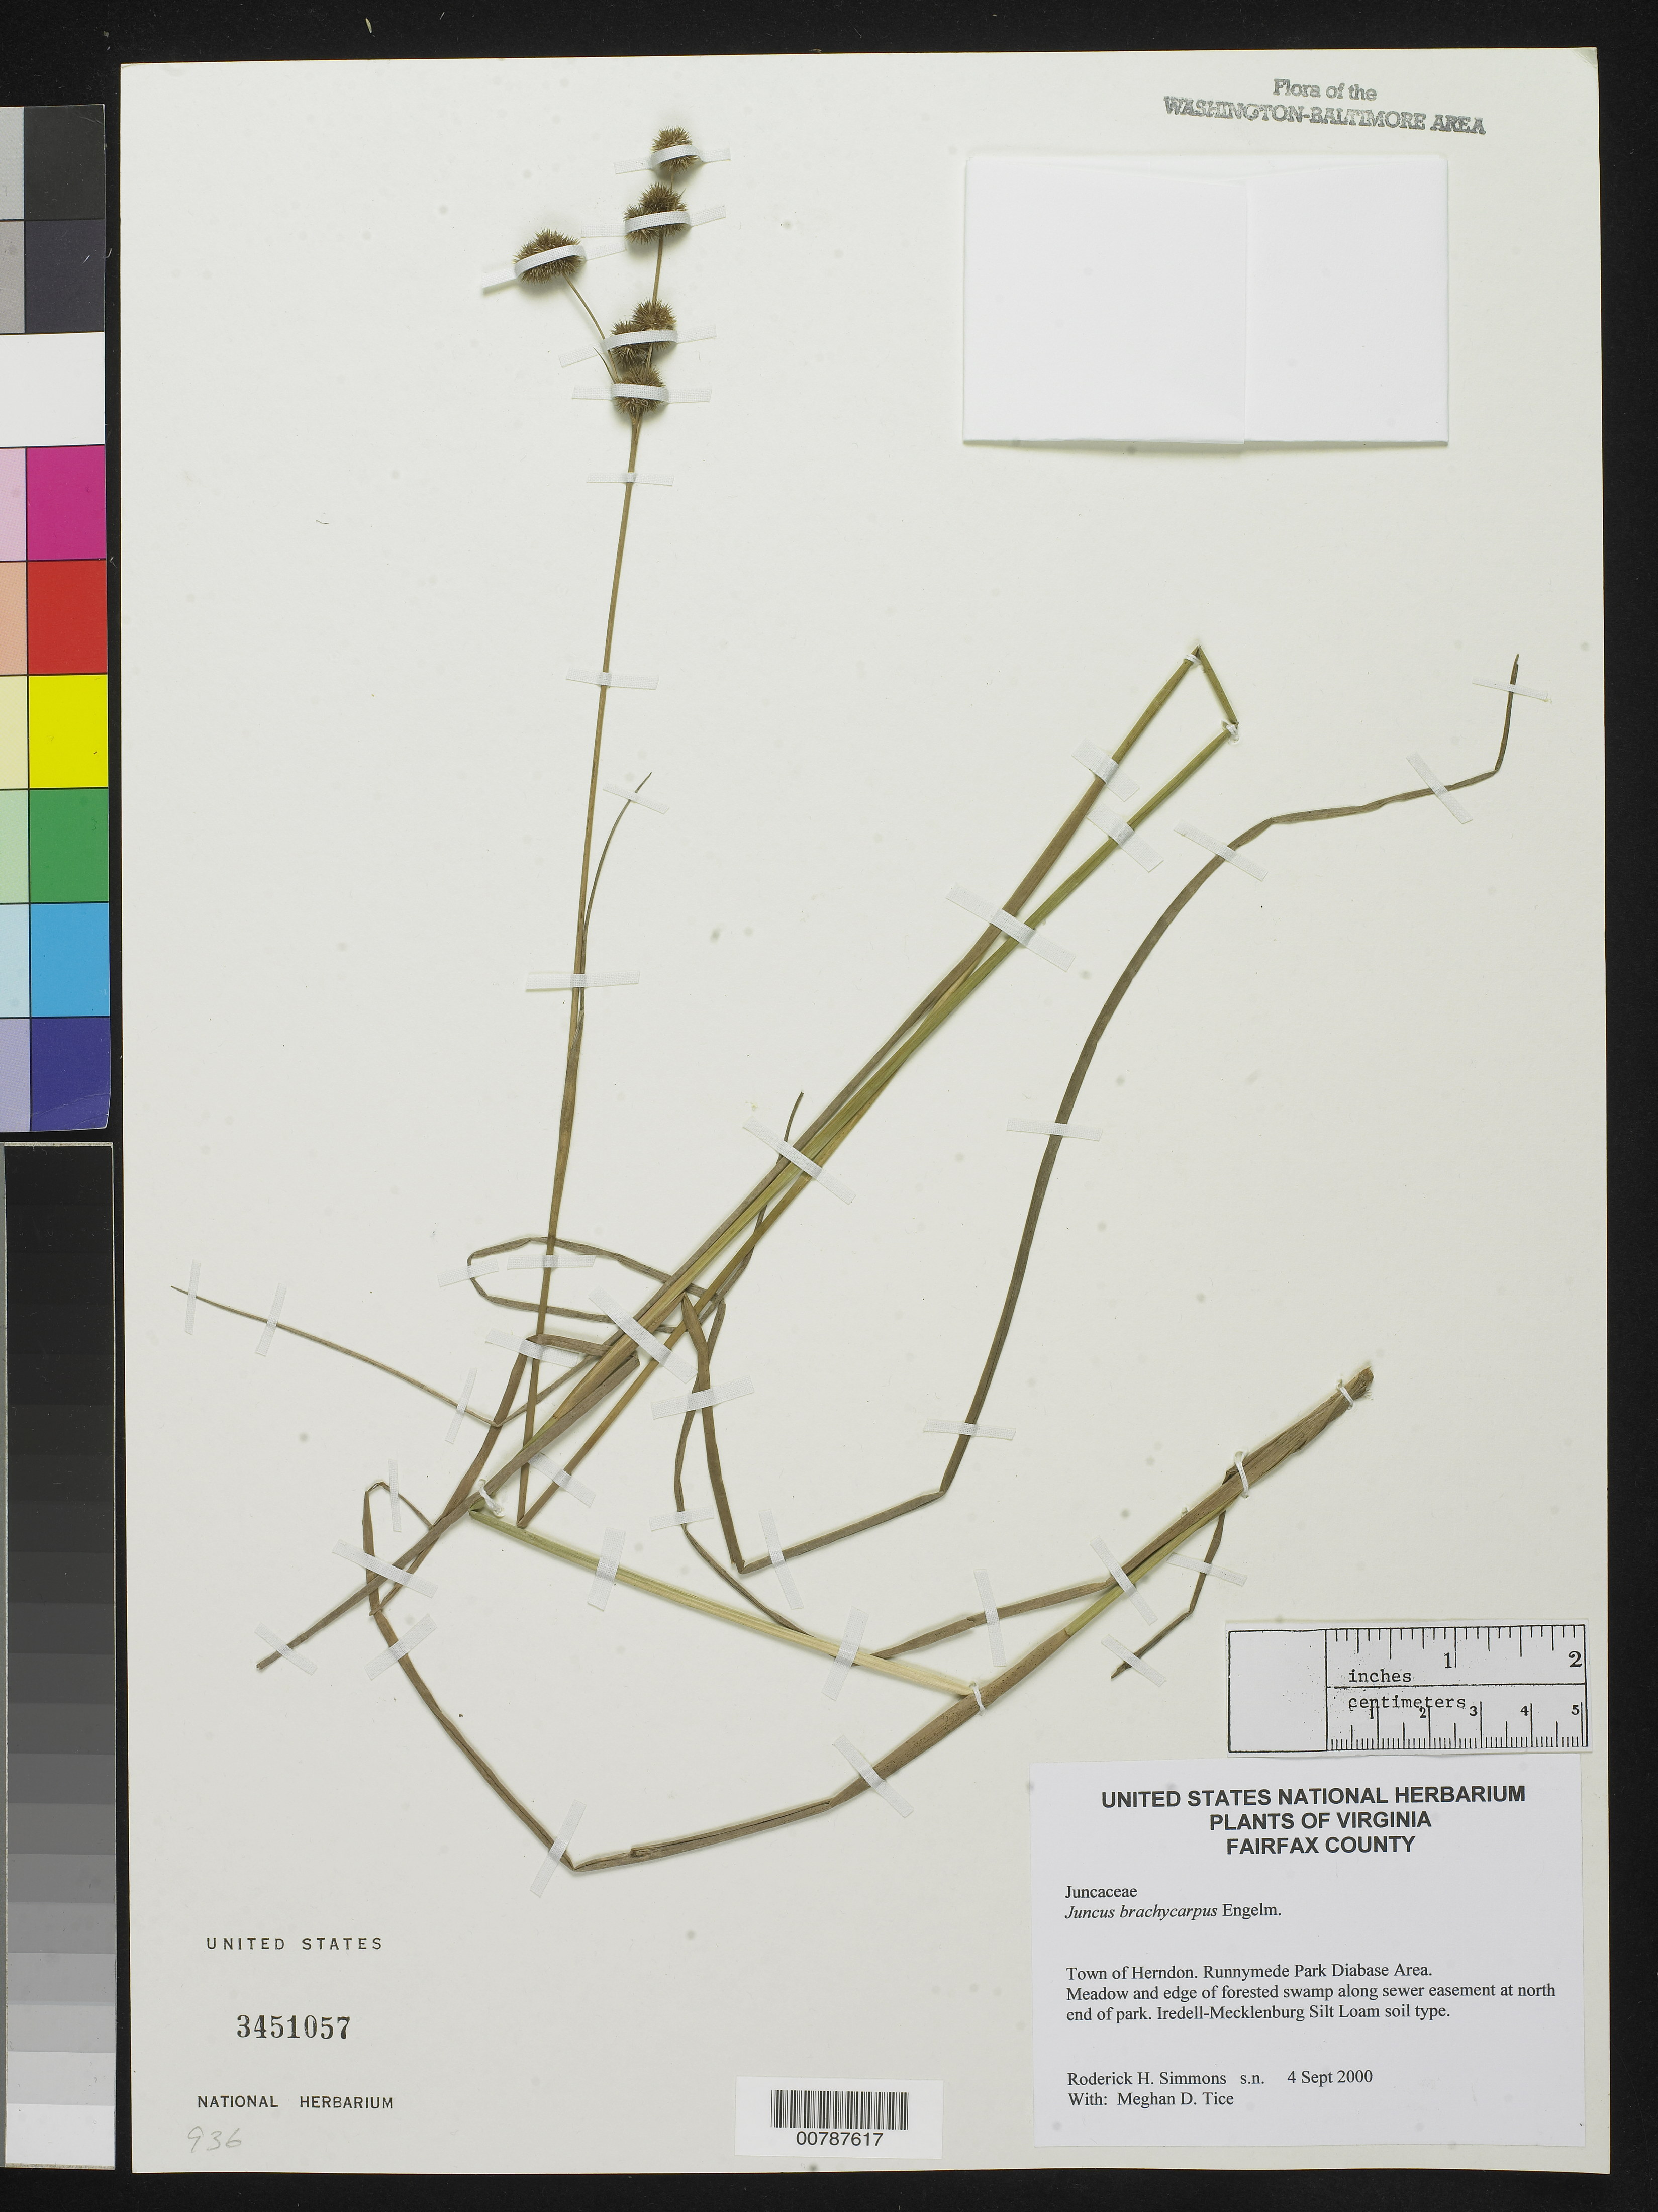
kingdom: Plantae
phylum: Tracheophyta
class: Liliopsida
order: Poales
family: Juncaceae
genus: Juncus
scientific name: Juncus brachycarpus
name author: Engelm.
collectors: R. H. Simmons & M. Tice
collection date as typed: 4 Sep 2000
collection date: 2000-09-04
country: United States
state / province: Virginia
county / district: Fairfax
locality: Runnymede Park, Herndon.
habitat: Meadow and edge of forested swamp along sewer easement at north end of park. Iredell-Mecklenburg Silt Loam soil type.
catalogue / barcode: US 3451057